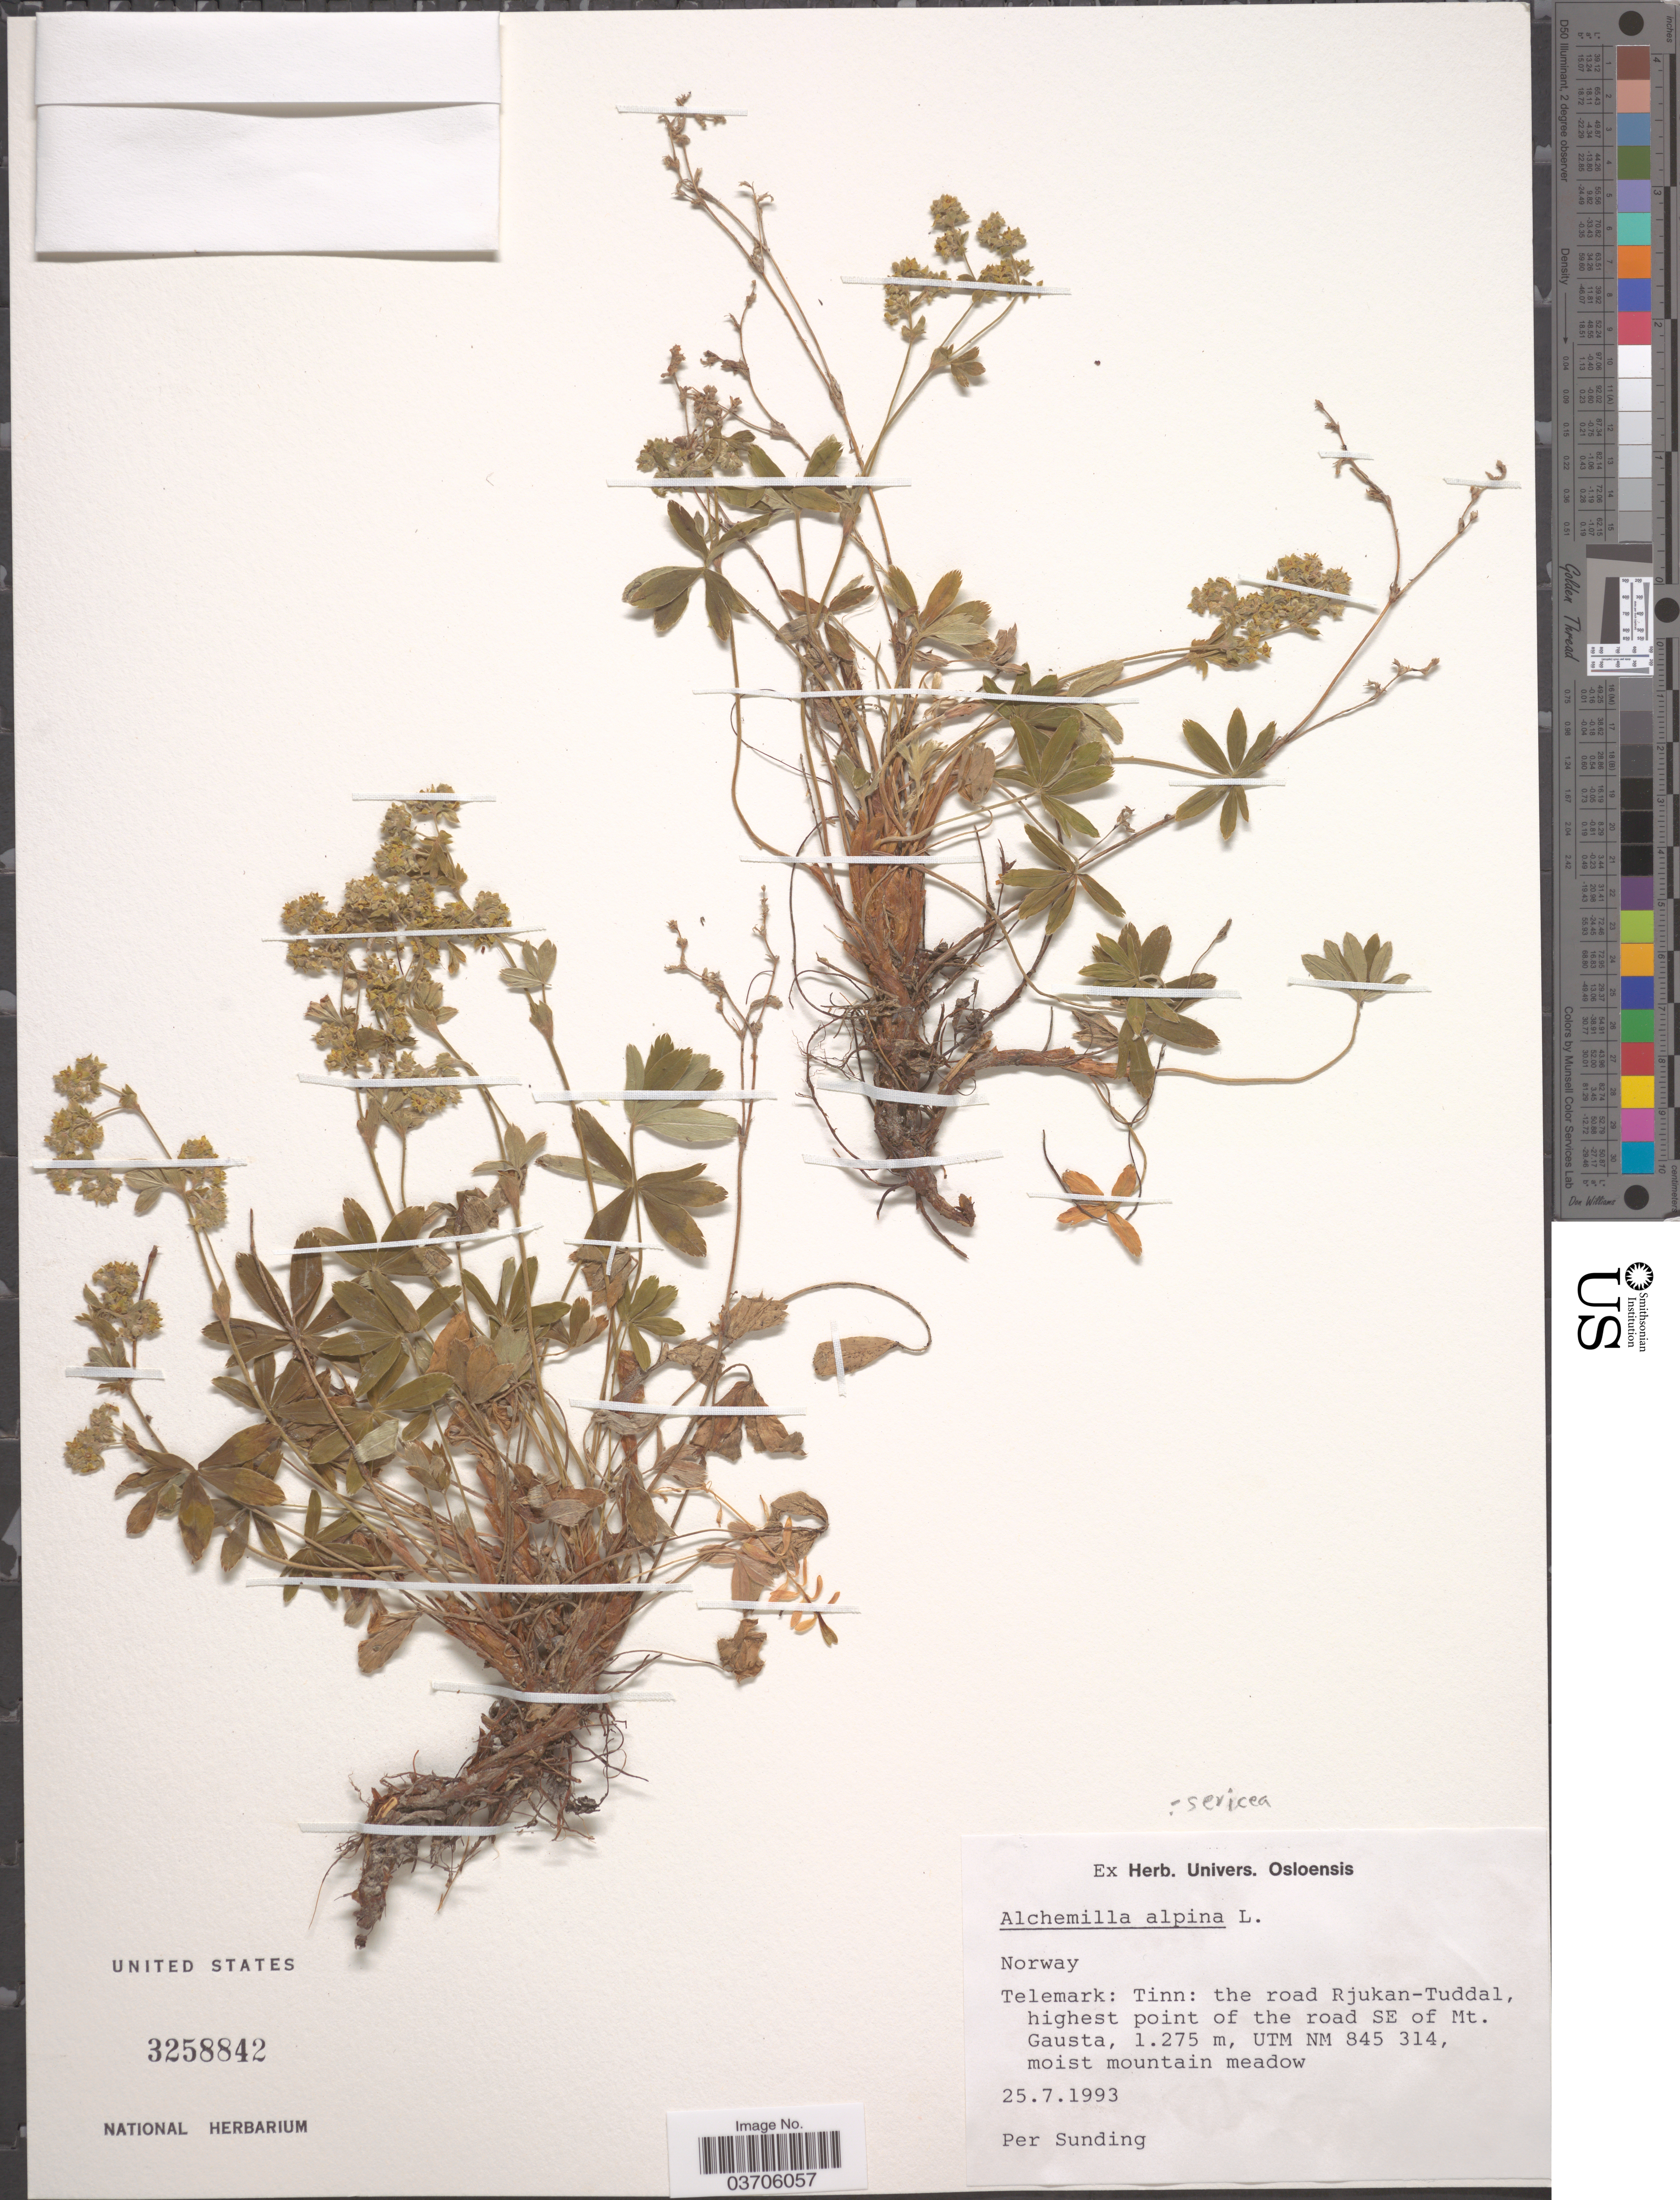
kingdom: Plantae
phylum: Tracheophyta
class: Magnoliopsida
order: Rosales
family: Rosaceae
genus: Alchemilla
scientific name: Alchemilla alpina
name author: L.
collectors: P. O. Sunding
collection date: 1993-07-25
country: Norway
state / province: Telemark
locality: Tinn: the road Rjukan-Tuddal, highest point of the road SE of Mt. Gausta. UTM NM 845 314.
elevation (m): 1275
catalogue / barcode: US 3258842